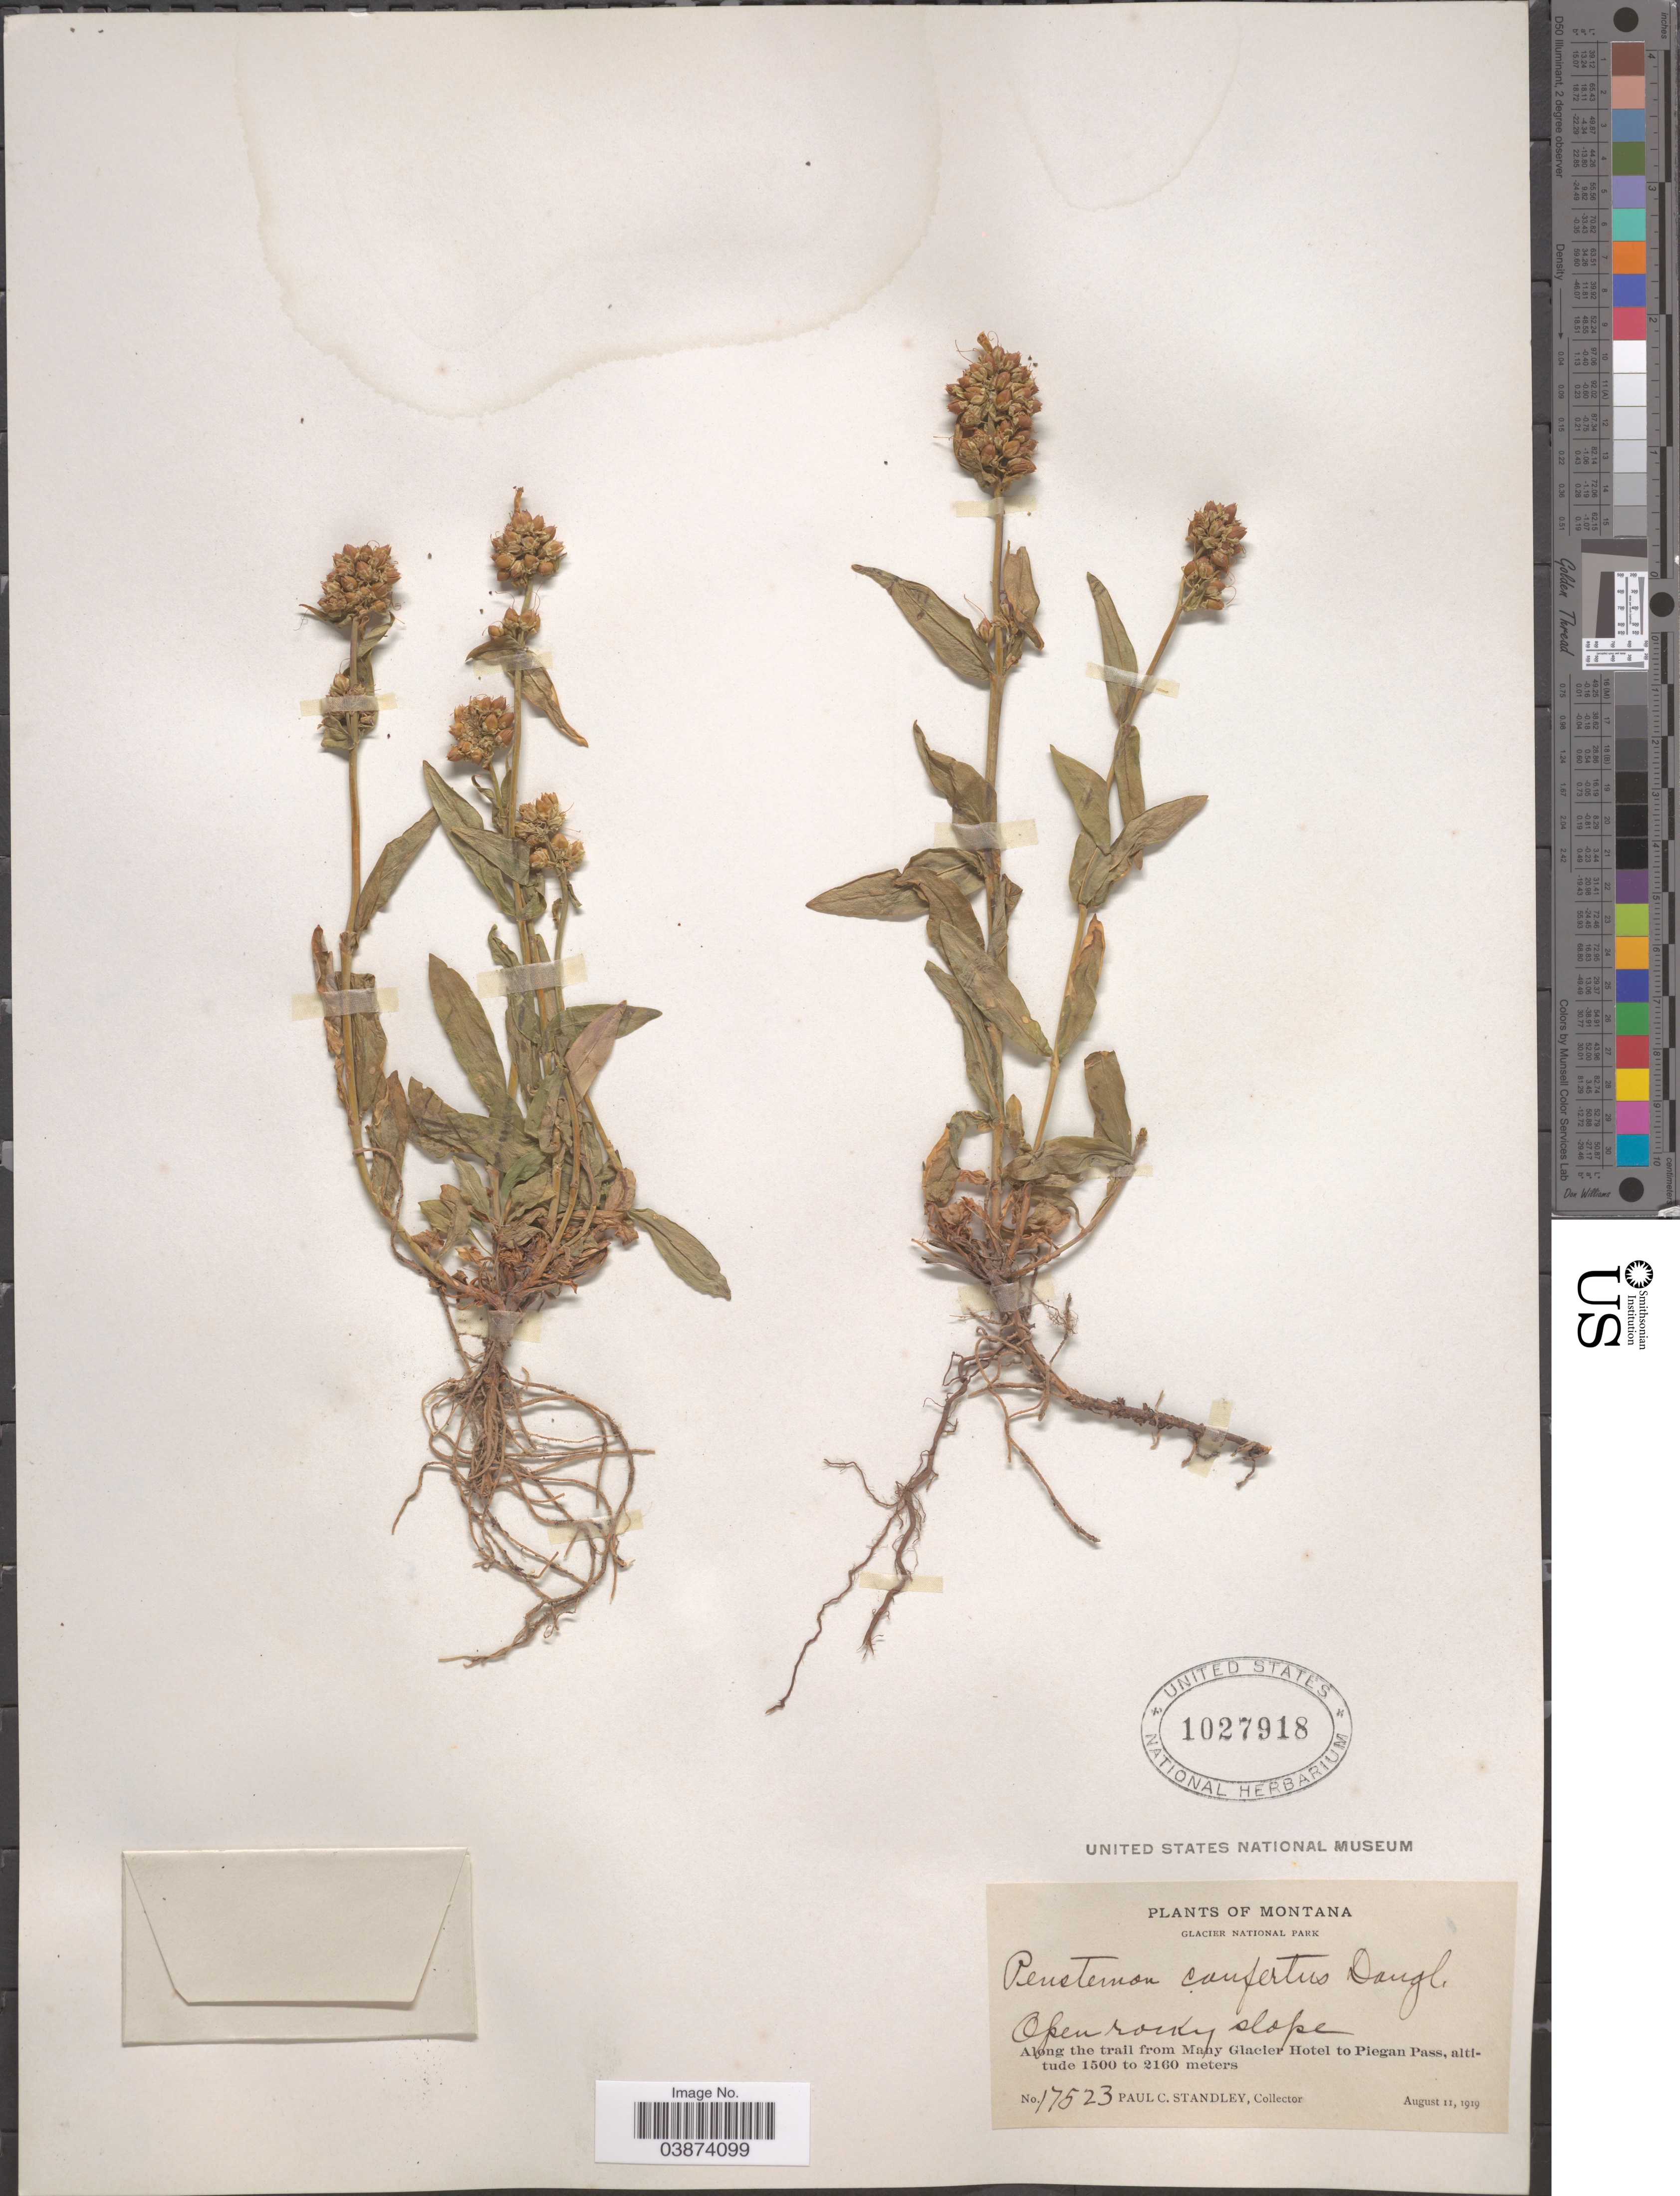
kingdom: Plantae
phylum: Tracheophyta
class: Magnoliopsida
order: Lamiales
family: Plantaginaceae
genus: Penstemon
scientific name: Penstemon confertus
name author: Douglas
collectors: P. C. Standley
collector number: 17523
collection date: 1919-08-11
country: United States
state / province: Montana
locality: Glacier National Park. Along the trail from Many Glacier Hotel to Piegan Pass.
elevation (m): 1500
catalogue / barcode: US 1027918